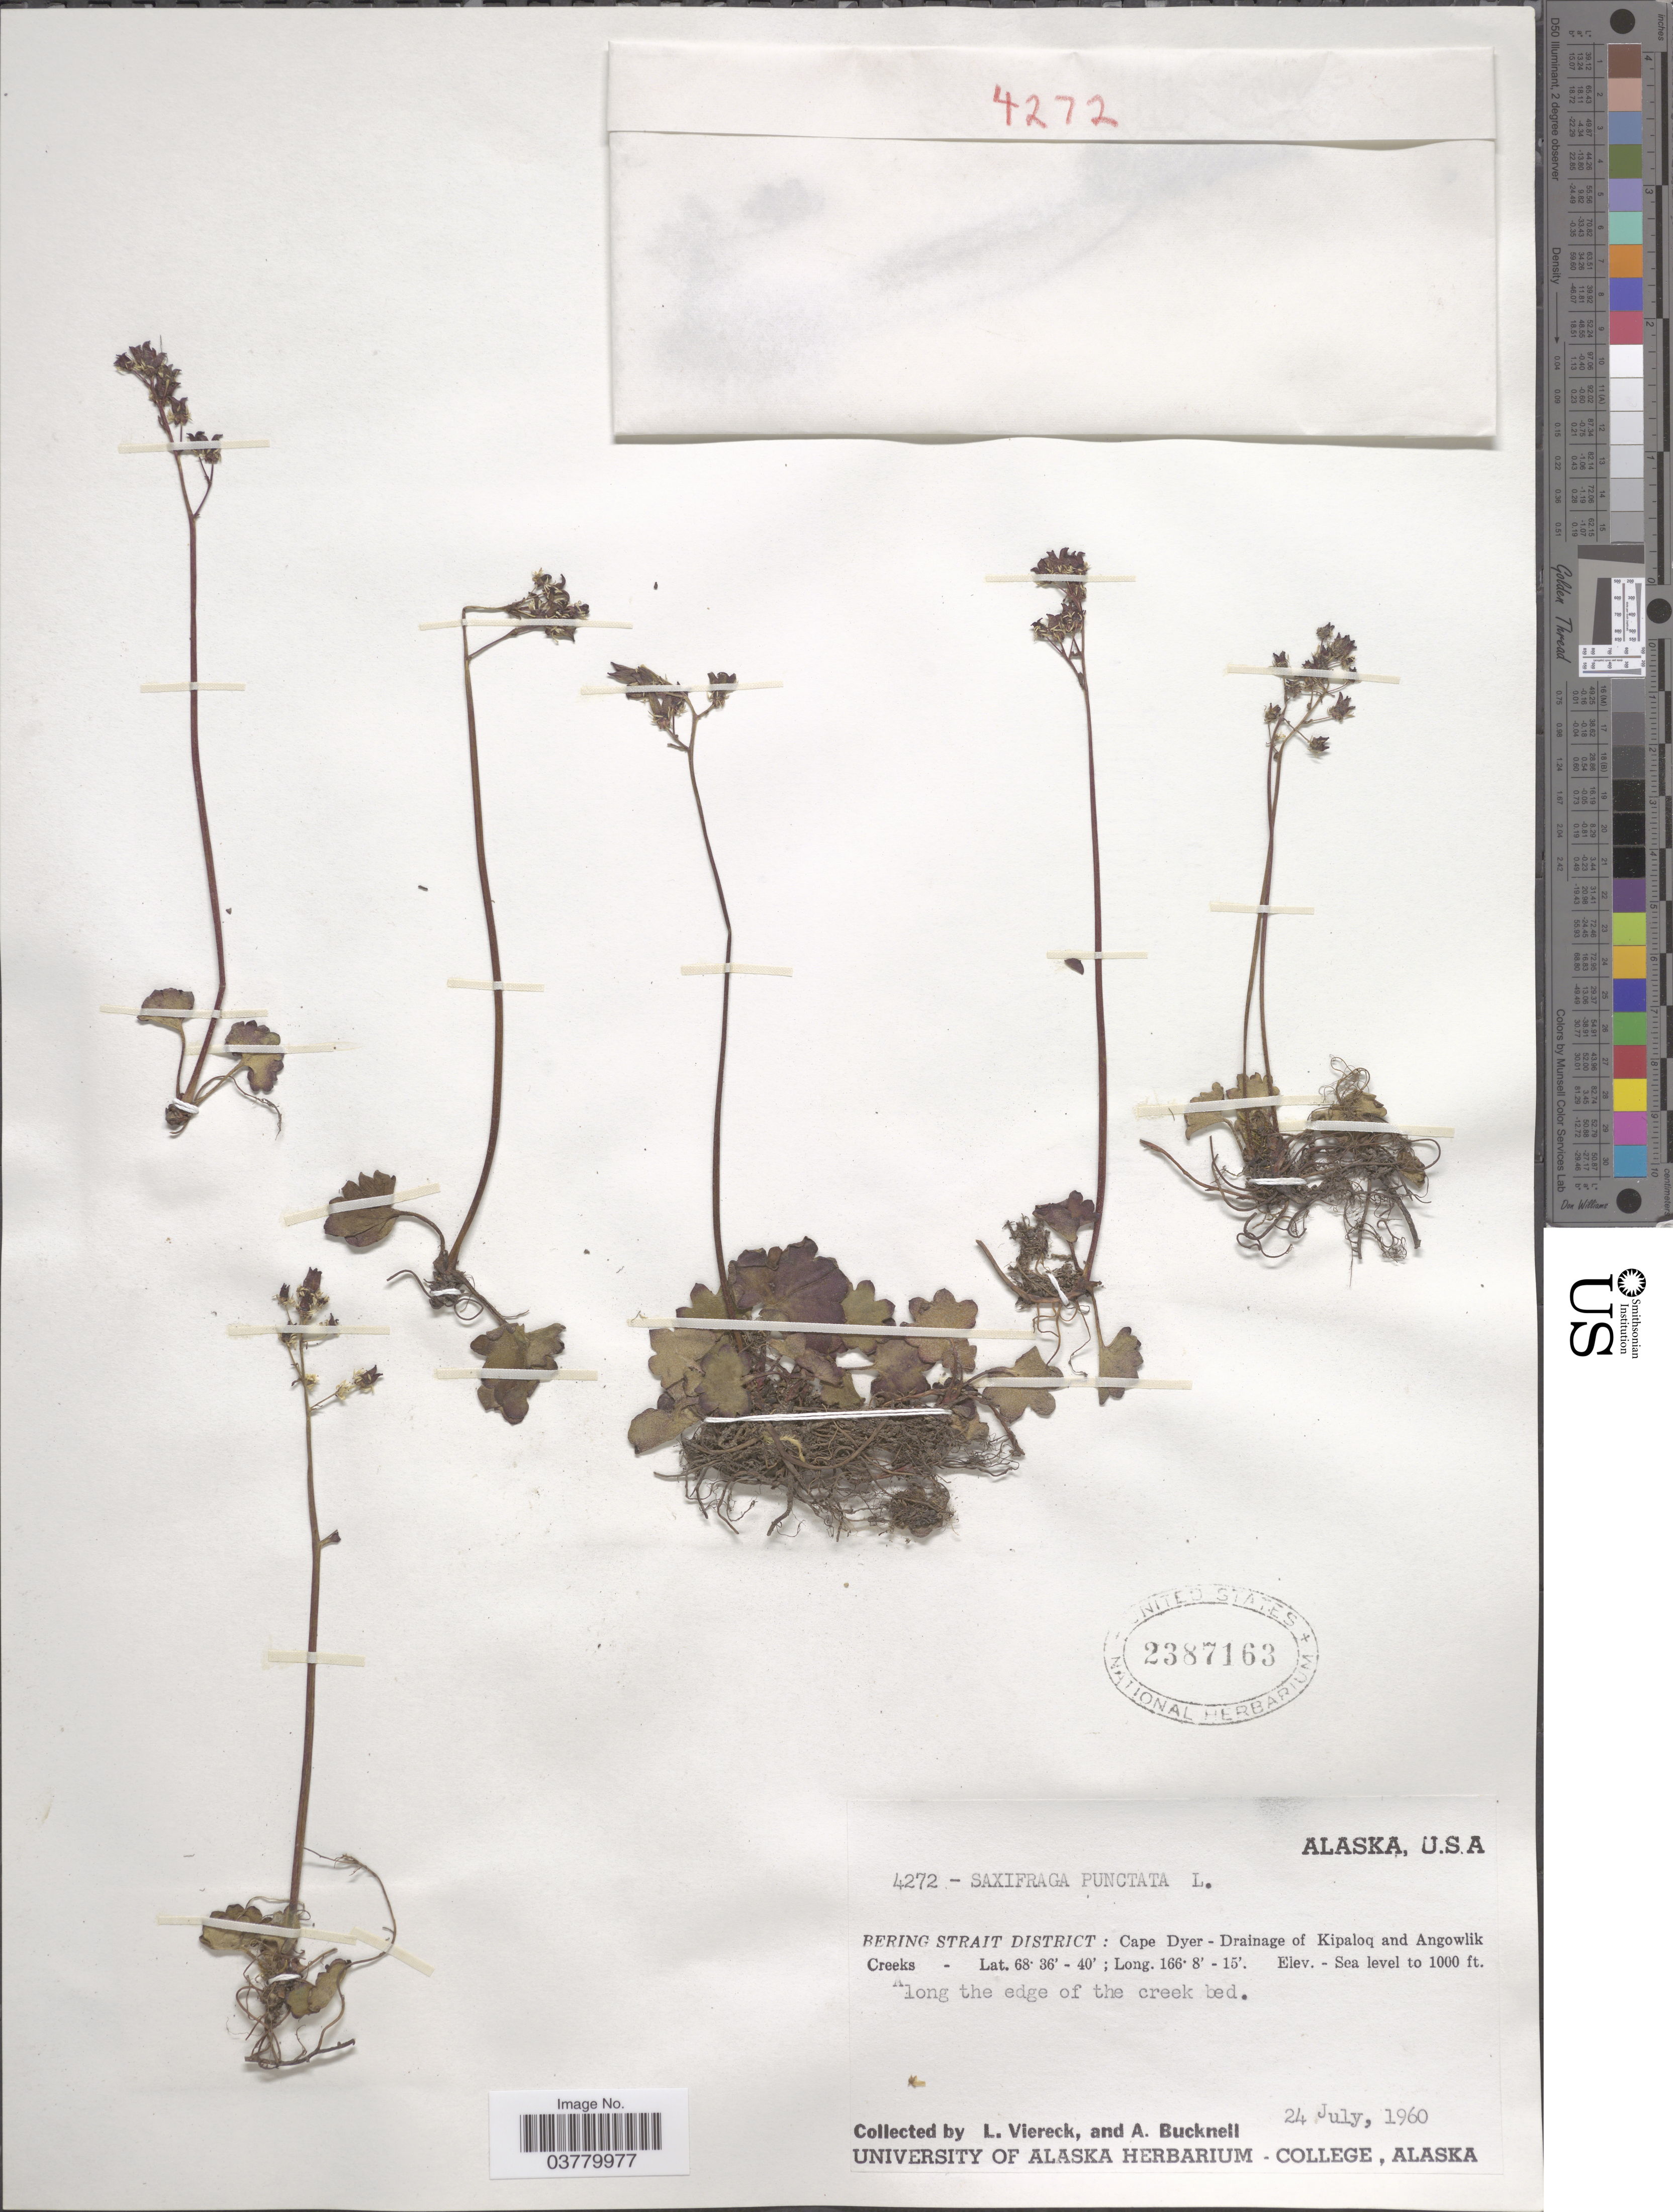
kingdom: Plantae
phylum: Tracheophyta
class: Magnoliopsida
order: Saxifragales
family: Saxifragaceae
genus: Micranthes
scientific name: Micranthes nelsoniana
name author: (D. Don) Small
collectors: L. Viereck & A. Bucknell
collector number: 4272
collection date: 1960-07-24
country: United States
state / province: Alaska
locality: Bering Strait District: Cape Dyer - Drainage of Kipaloq of Kipaloq and Angowlik Creeks. Along the edge of the creek bed.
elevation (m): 0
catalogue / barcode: US 2387163